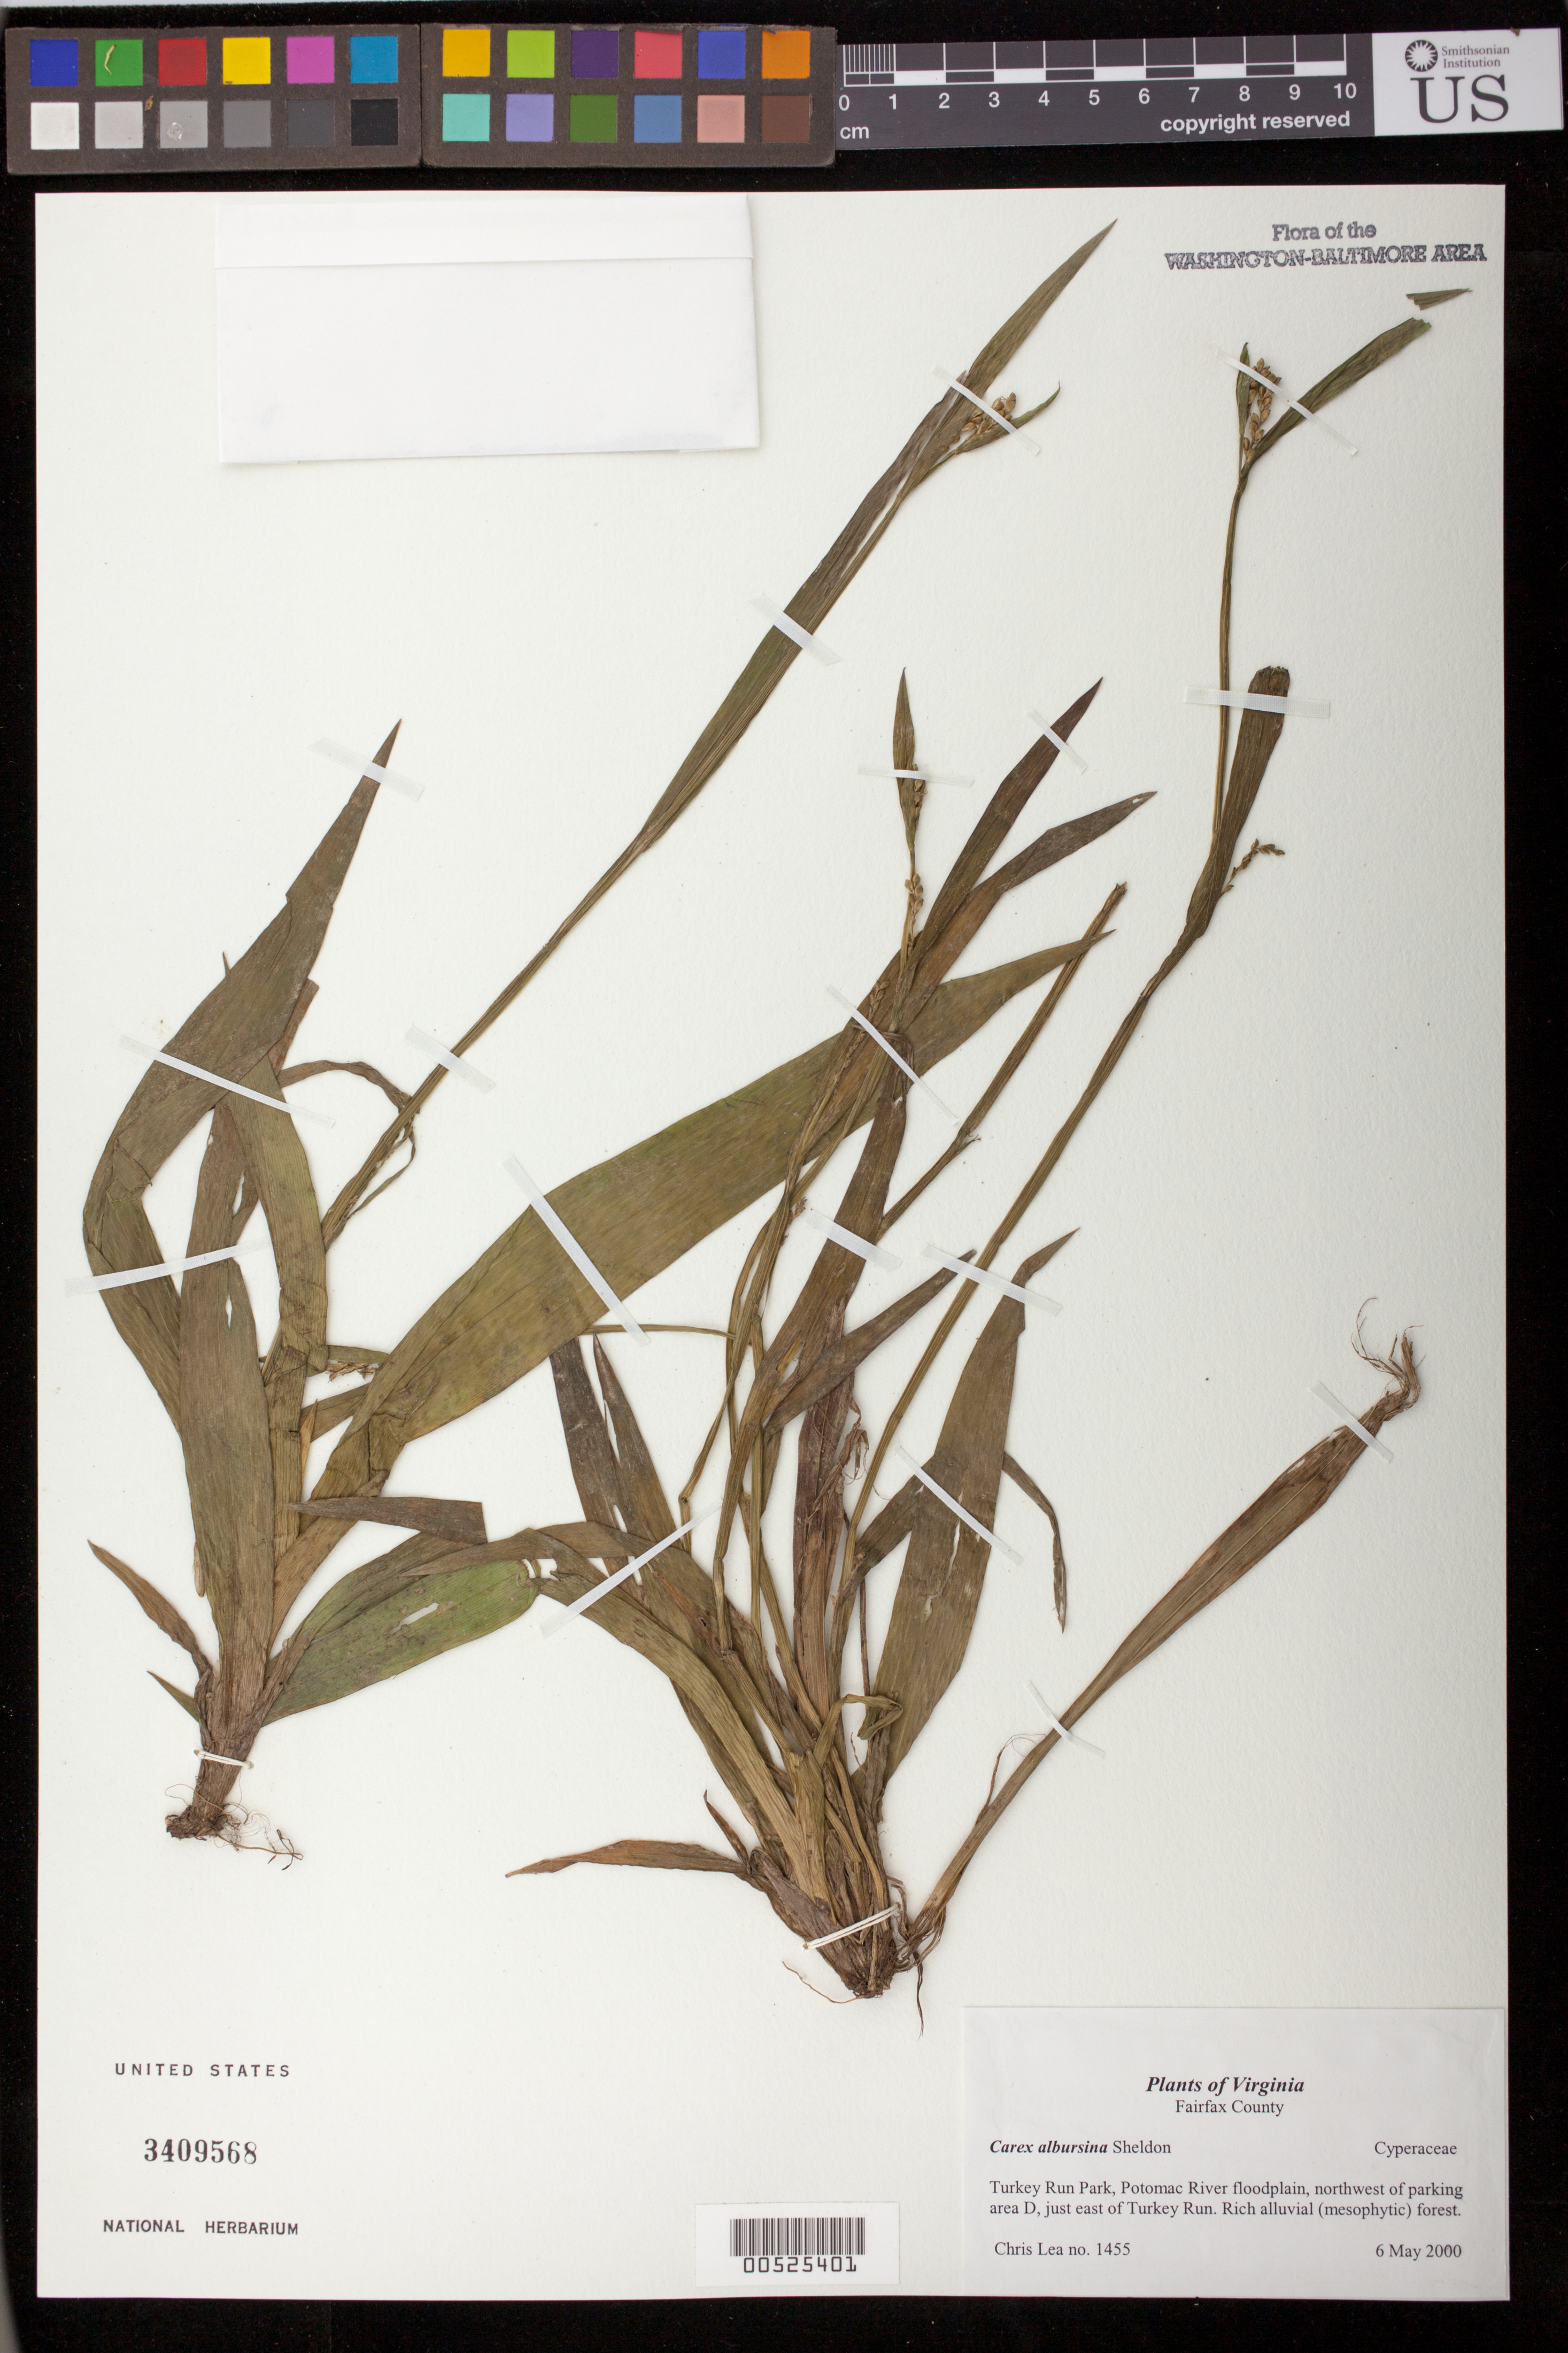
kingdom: Plantae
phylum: Tracheophyta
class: Liliopsida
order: Poales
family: Cyperaceae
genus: Carex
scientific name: Carex albursina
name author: E. Sheld.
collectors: C. Lea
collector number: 1455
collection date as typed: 06 May 2000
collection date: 2000-05-06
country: United States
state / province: Virginia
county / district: Fairfax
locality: Turkey Run Park, Potomac River floodplain, northwest of parking area D, just east of Turkey Run.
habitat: Rich alluvial (mesophytic) forest.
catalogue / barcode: US 3409568